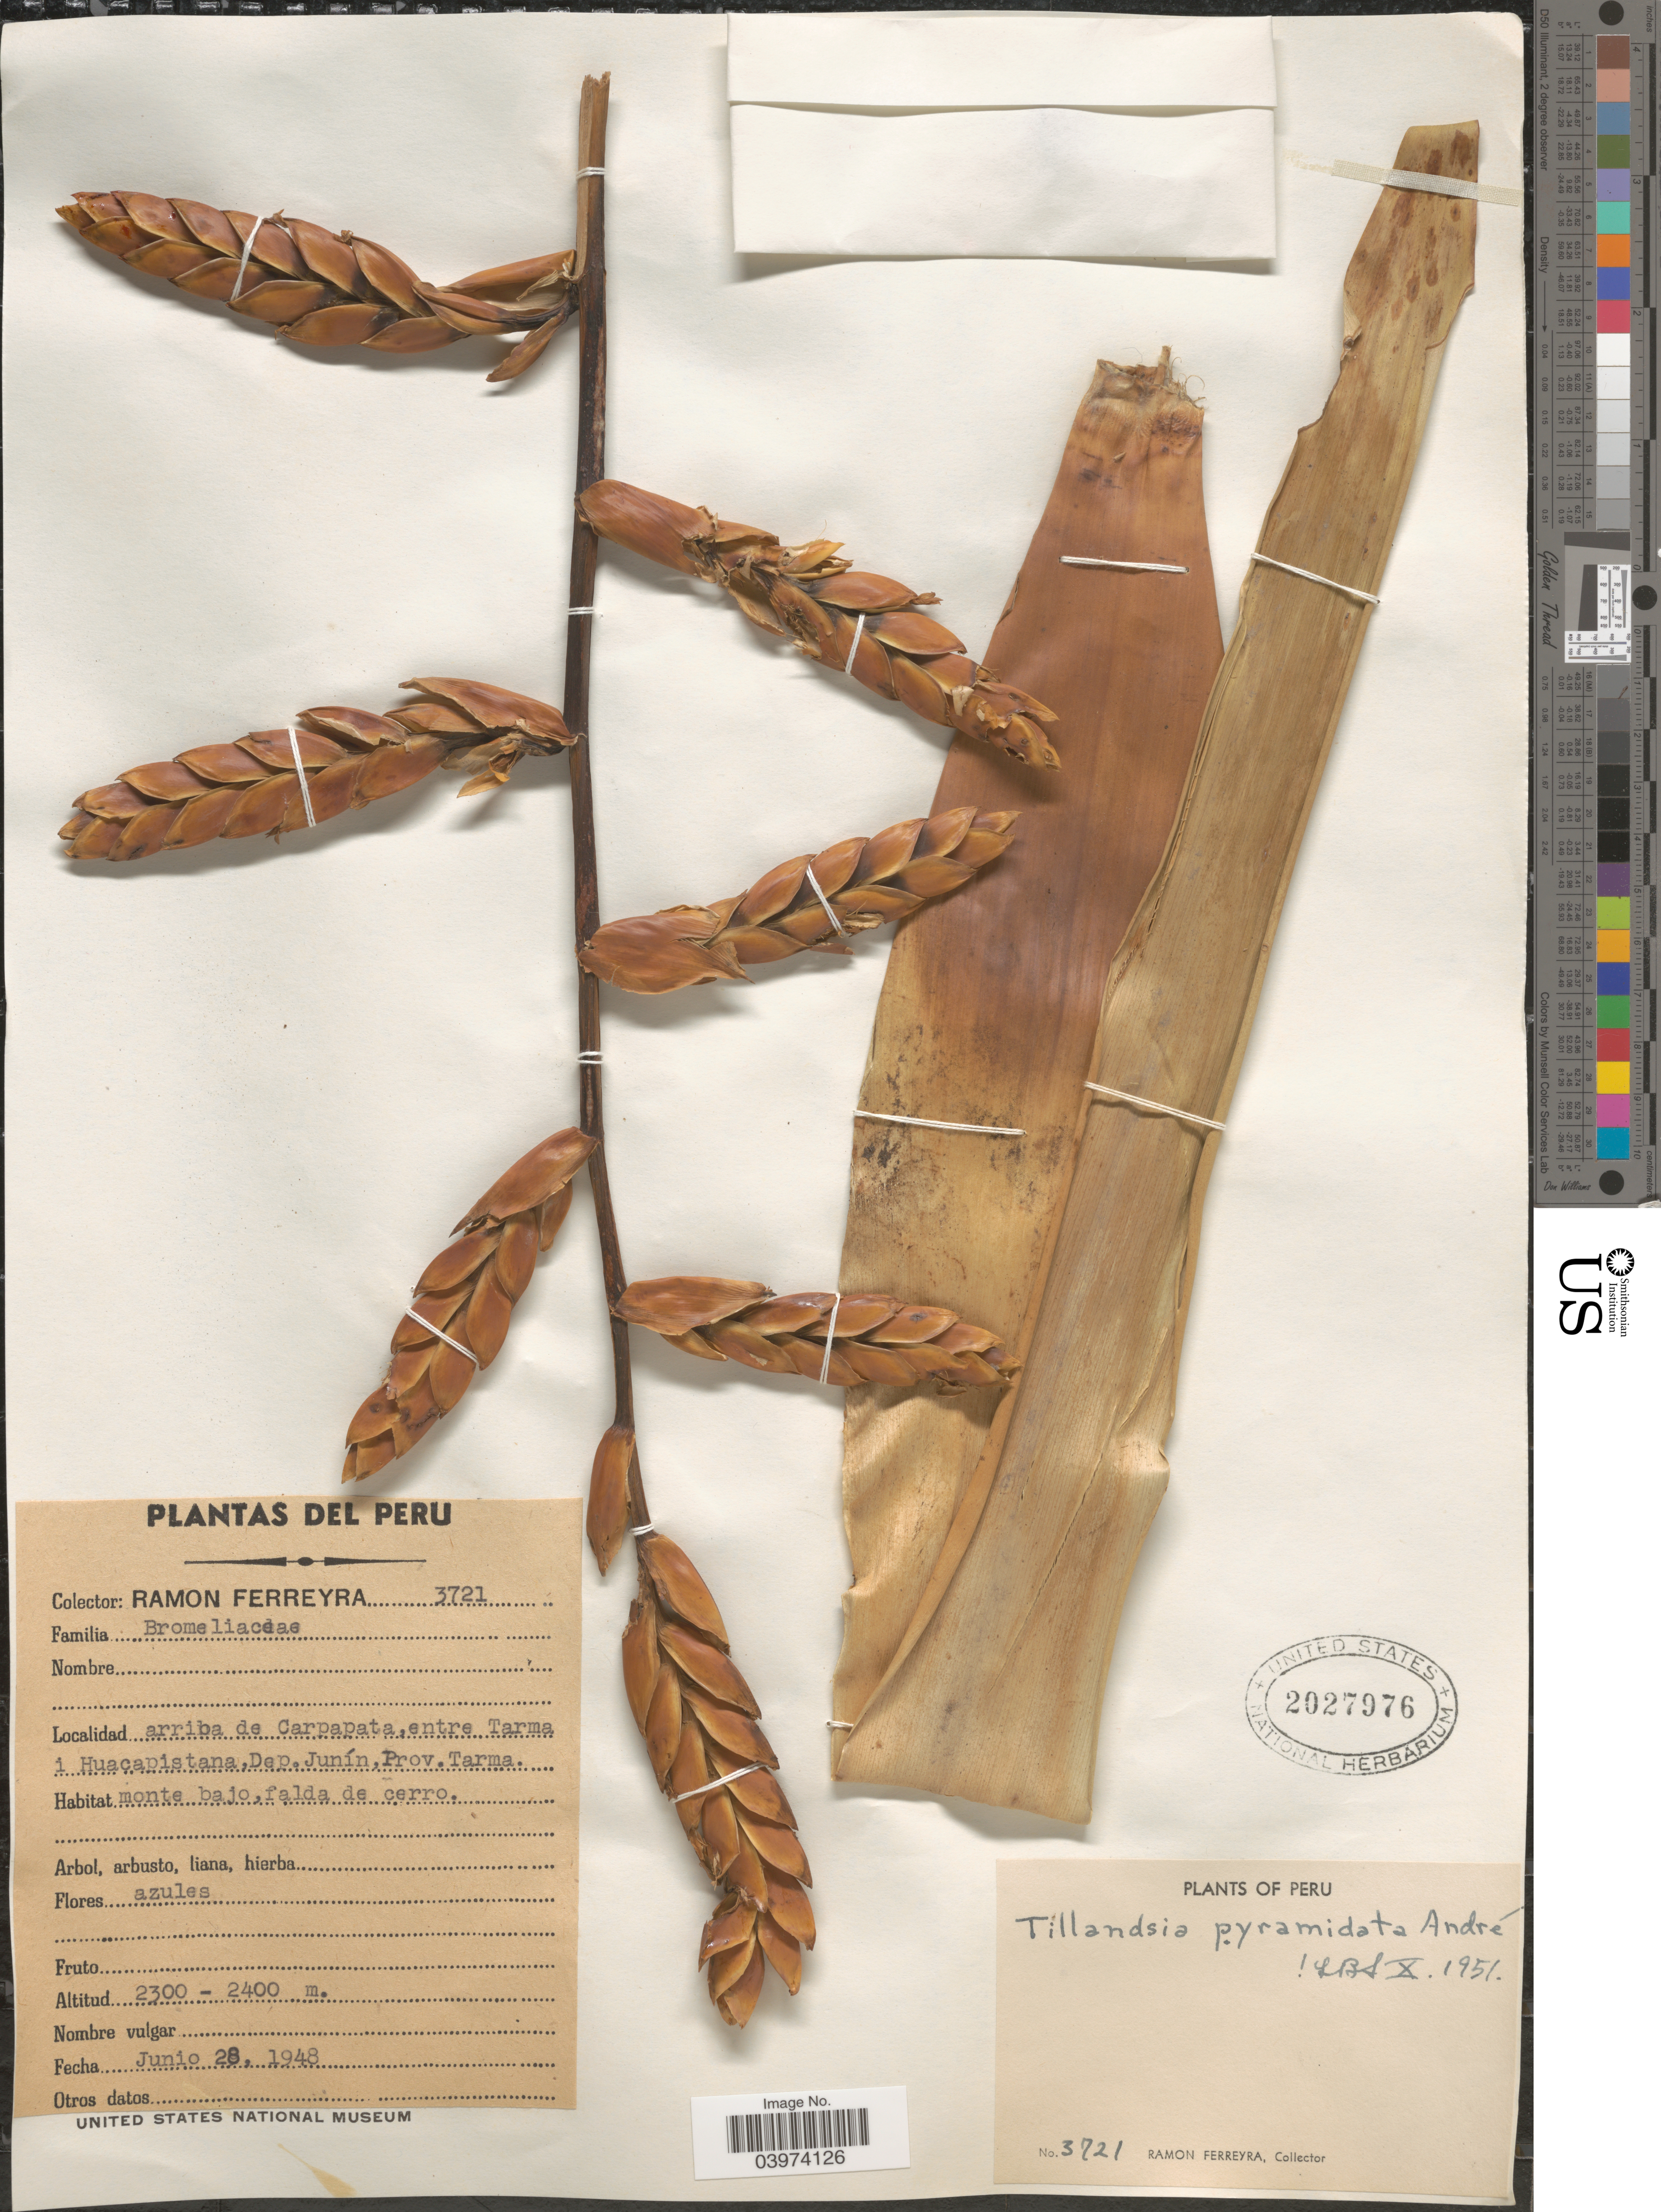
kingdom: Plantae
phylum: Tracheophyta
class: Liliopsida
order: Poales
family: Bromeliaceae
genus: Tillandsia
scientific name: Tillandsia pyramidata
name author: André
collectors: R. A. Ferreyra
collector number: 3721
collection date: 1948-06-28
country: Peru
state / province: Junín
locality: Arriba de Carpapata, entre Tarma i Huacapistana, Dep. Junín. Prov. Tarma.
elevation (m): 2300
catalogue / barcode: US 2027976